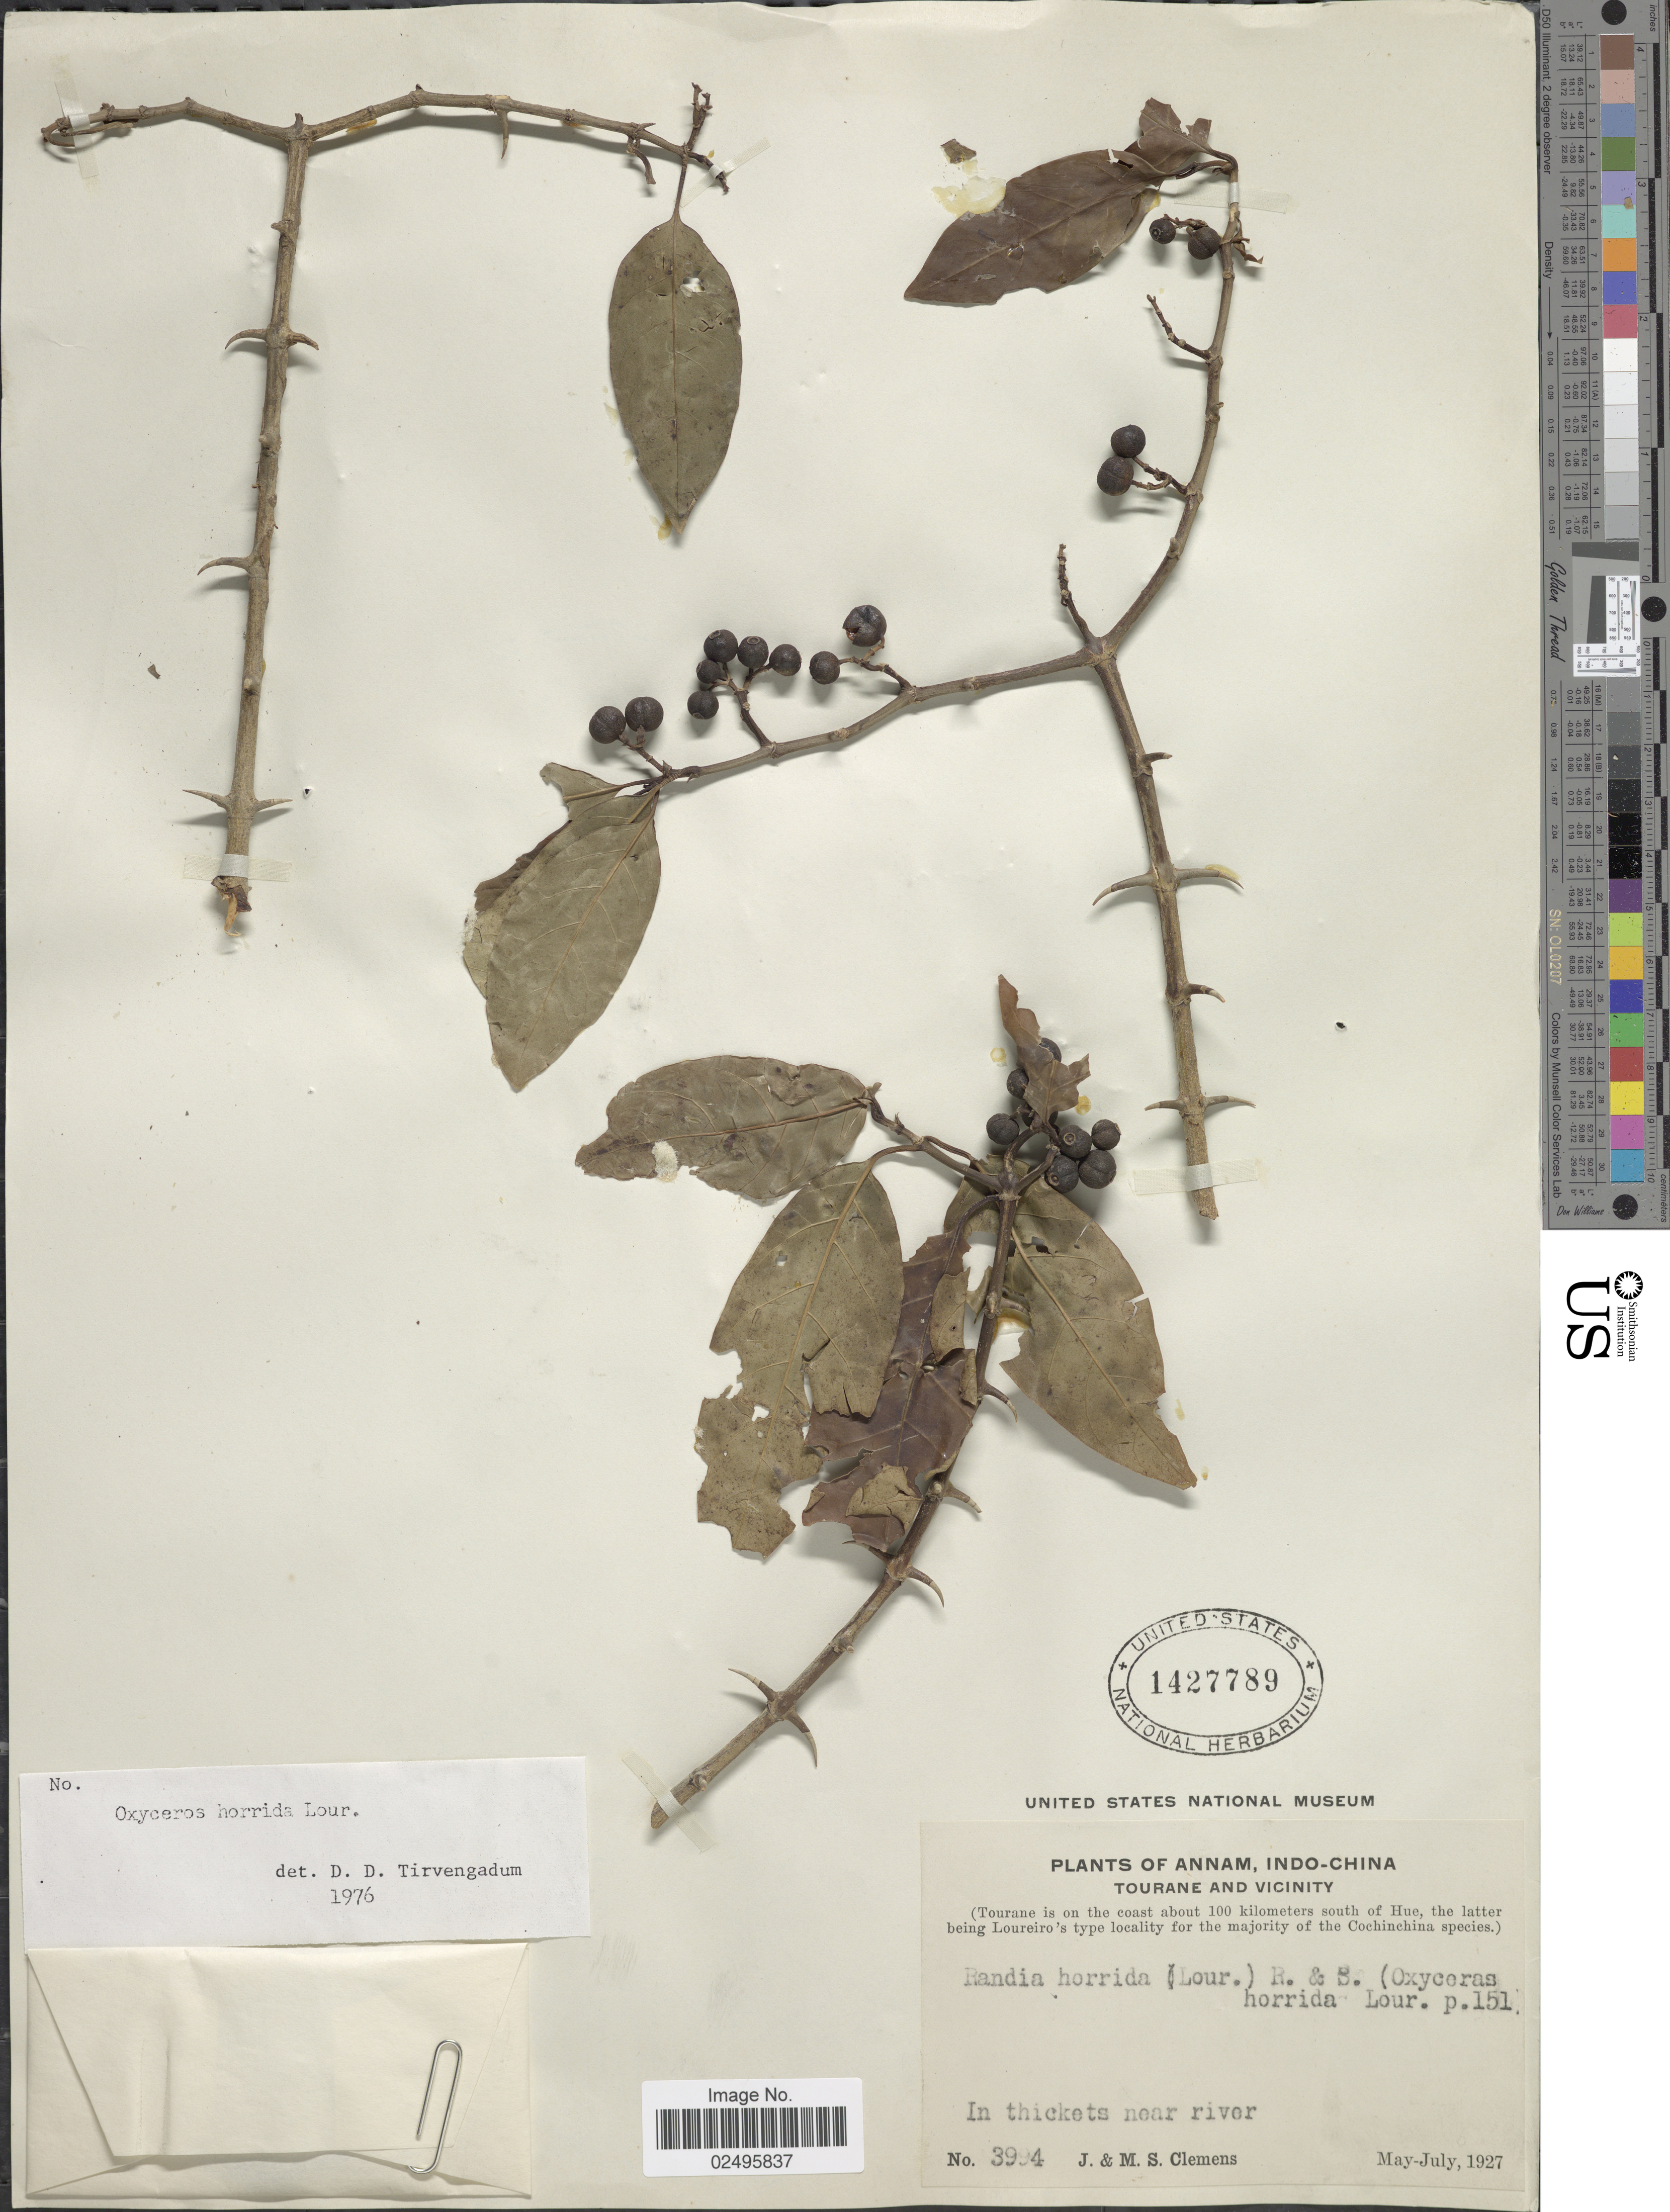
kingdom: Plantae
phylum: Tracheophyta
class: Magnoliopsida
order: Gentianales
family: Rubiaceae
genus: Oxyceros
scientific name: Oxyceros horridus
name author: Lour.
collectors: J. Clemens & M. S. Clemens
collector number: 3994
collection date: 1927-05/1927-07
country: Vietnam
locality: Annam, Indo-China Tourane and vicinity. (Tourane is on the coast about 100 kilometers south of Hue) In thickets near river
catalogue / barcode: US 1427789